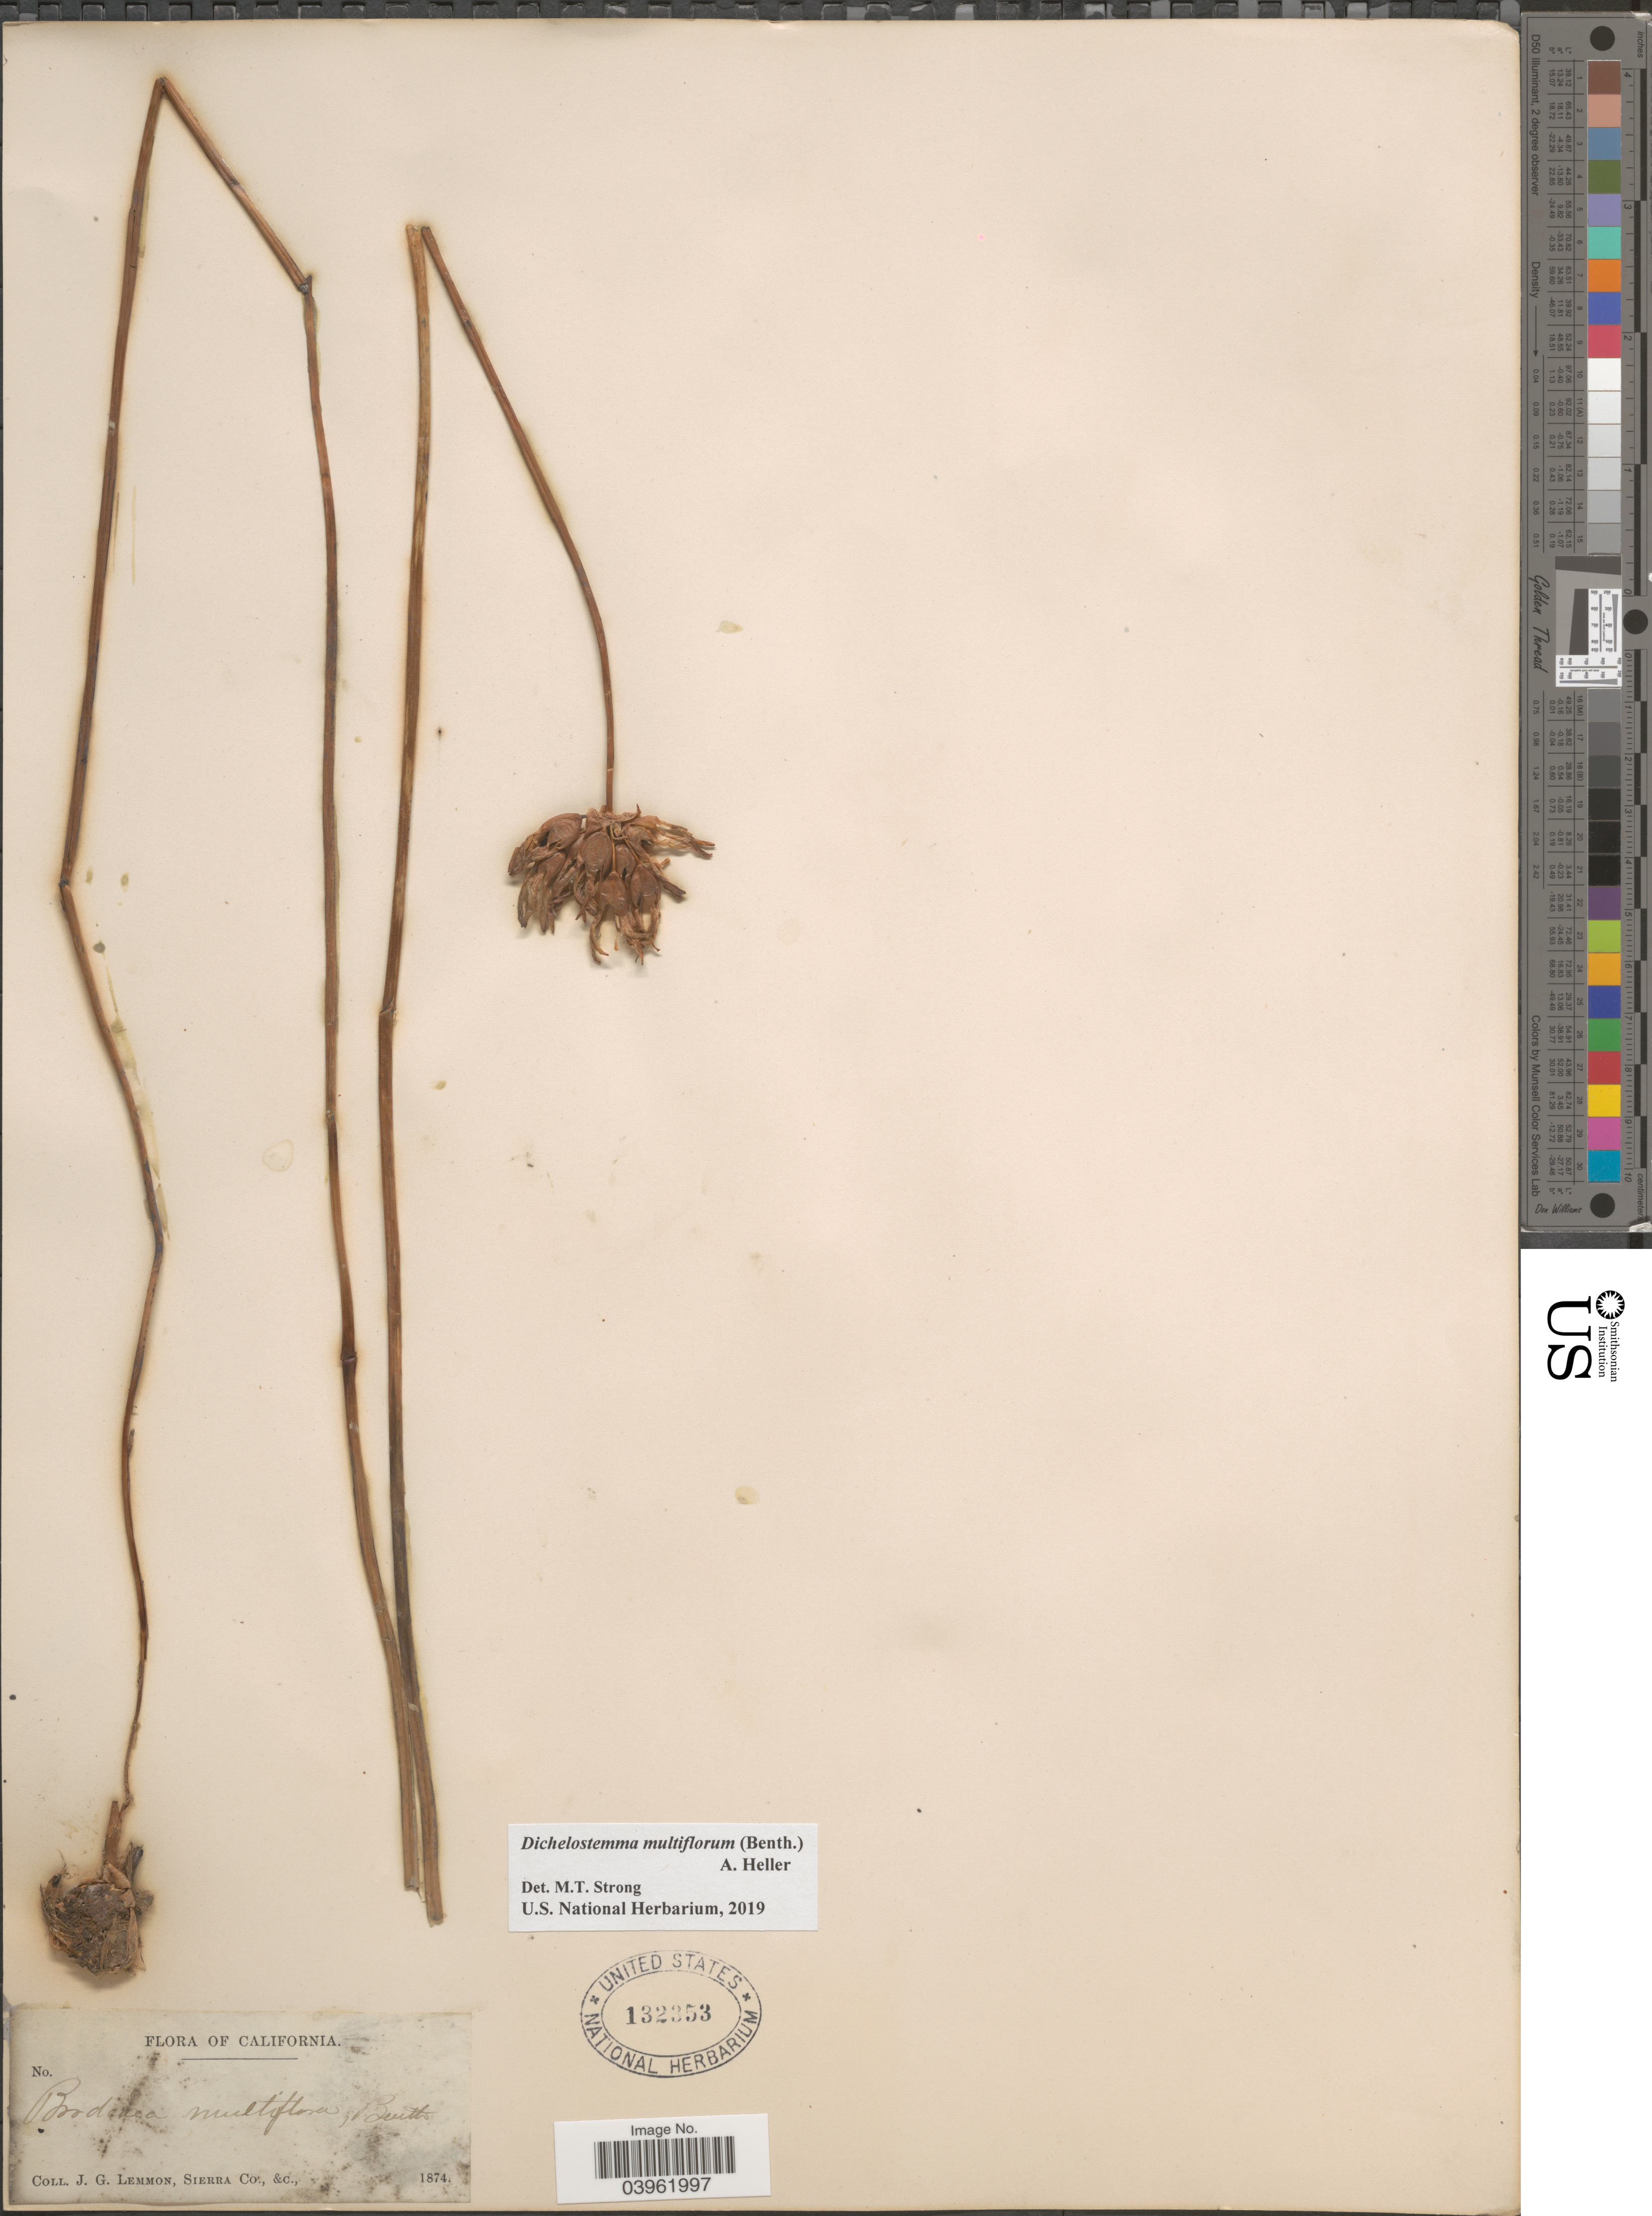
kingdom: Plantae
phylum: Tracheophyta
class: Liliopsida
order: Asparagales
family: Asparagaceae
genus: Dichelostemma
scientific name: Dichelostemma multiflorum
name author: (Benth.) A. Heller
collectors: J. Lemmon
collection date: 1874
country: United States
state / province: California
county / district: Sierra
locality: Sierra Co., &c.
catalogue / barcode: US 132353